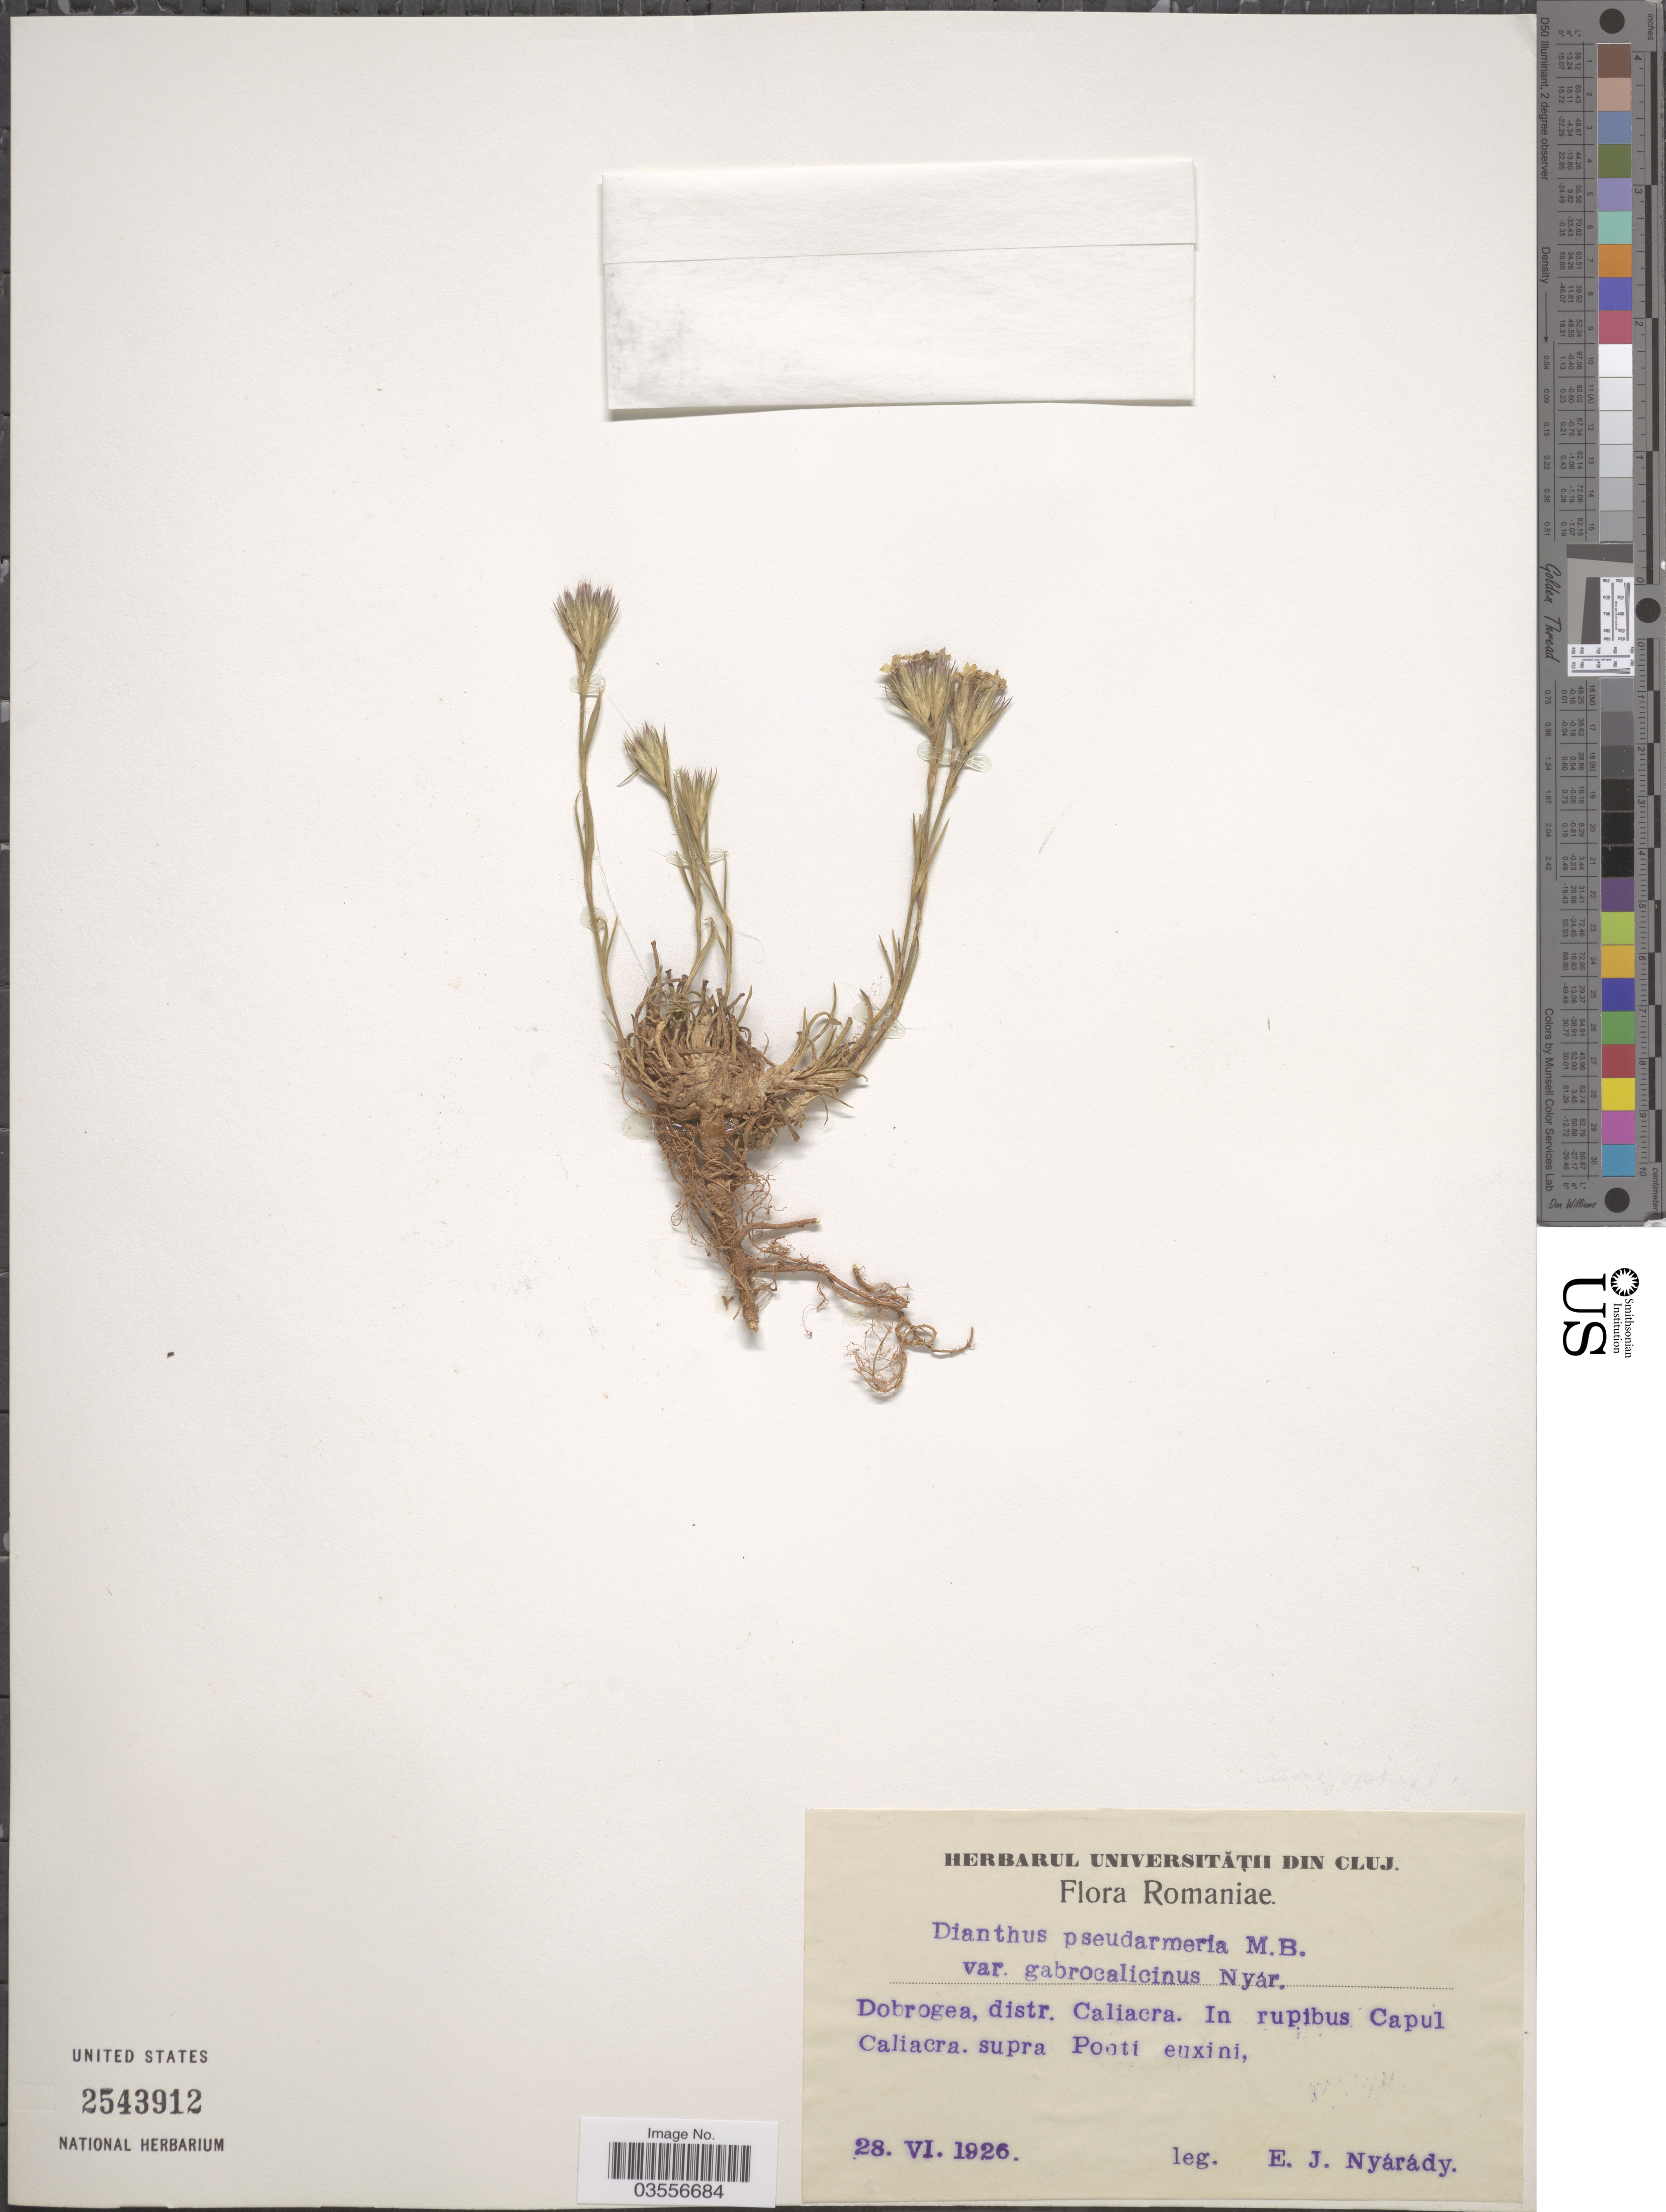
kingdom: Plantae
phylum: Tracheophyta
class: Magnoliopsida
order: Caryophyllales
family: Caryophyllaceae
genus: Dianthus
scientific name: Dianthus pseudarmeria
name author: M. Bieb.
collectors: E. Nyárády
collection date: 1926-06-28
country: Romania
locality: Dobrogea, distr. Caliacra. In rupibus Capul Caliacra. supra Pooti euxini.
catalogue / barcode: US 2543912